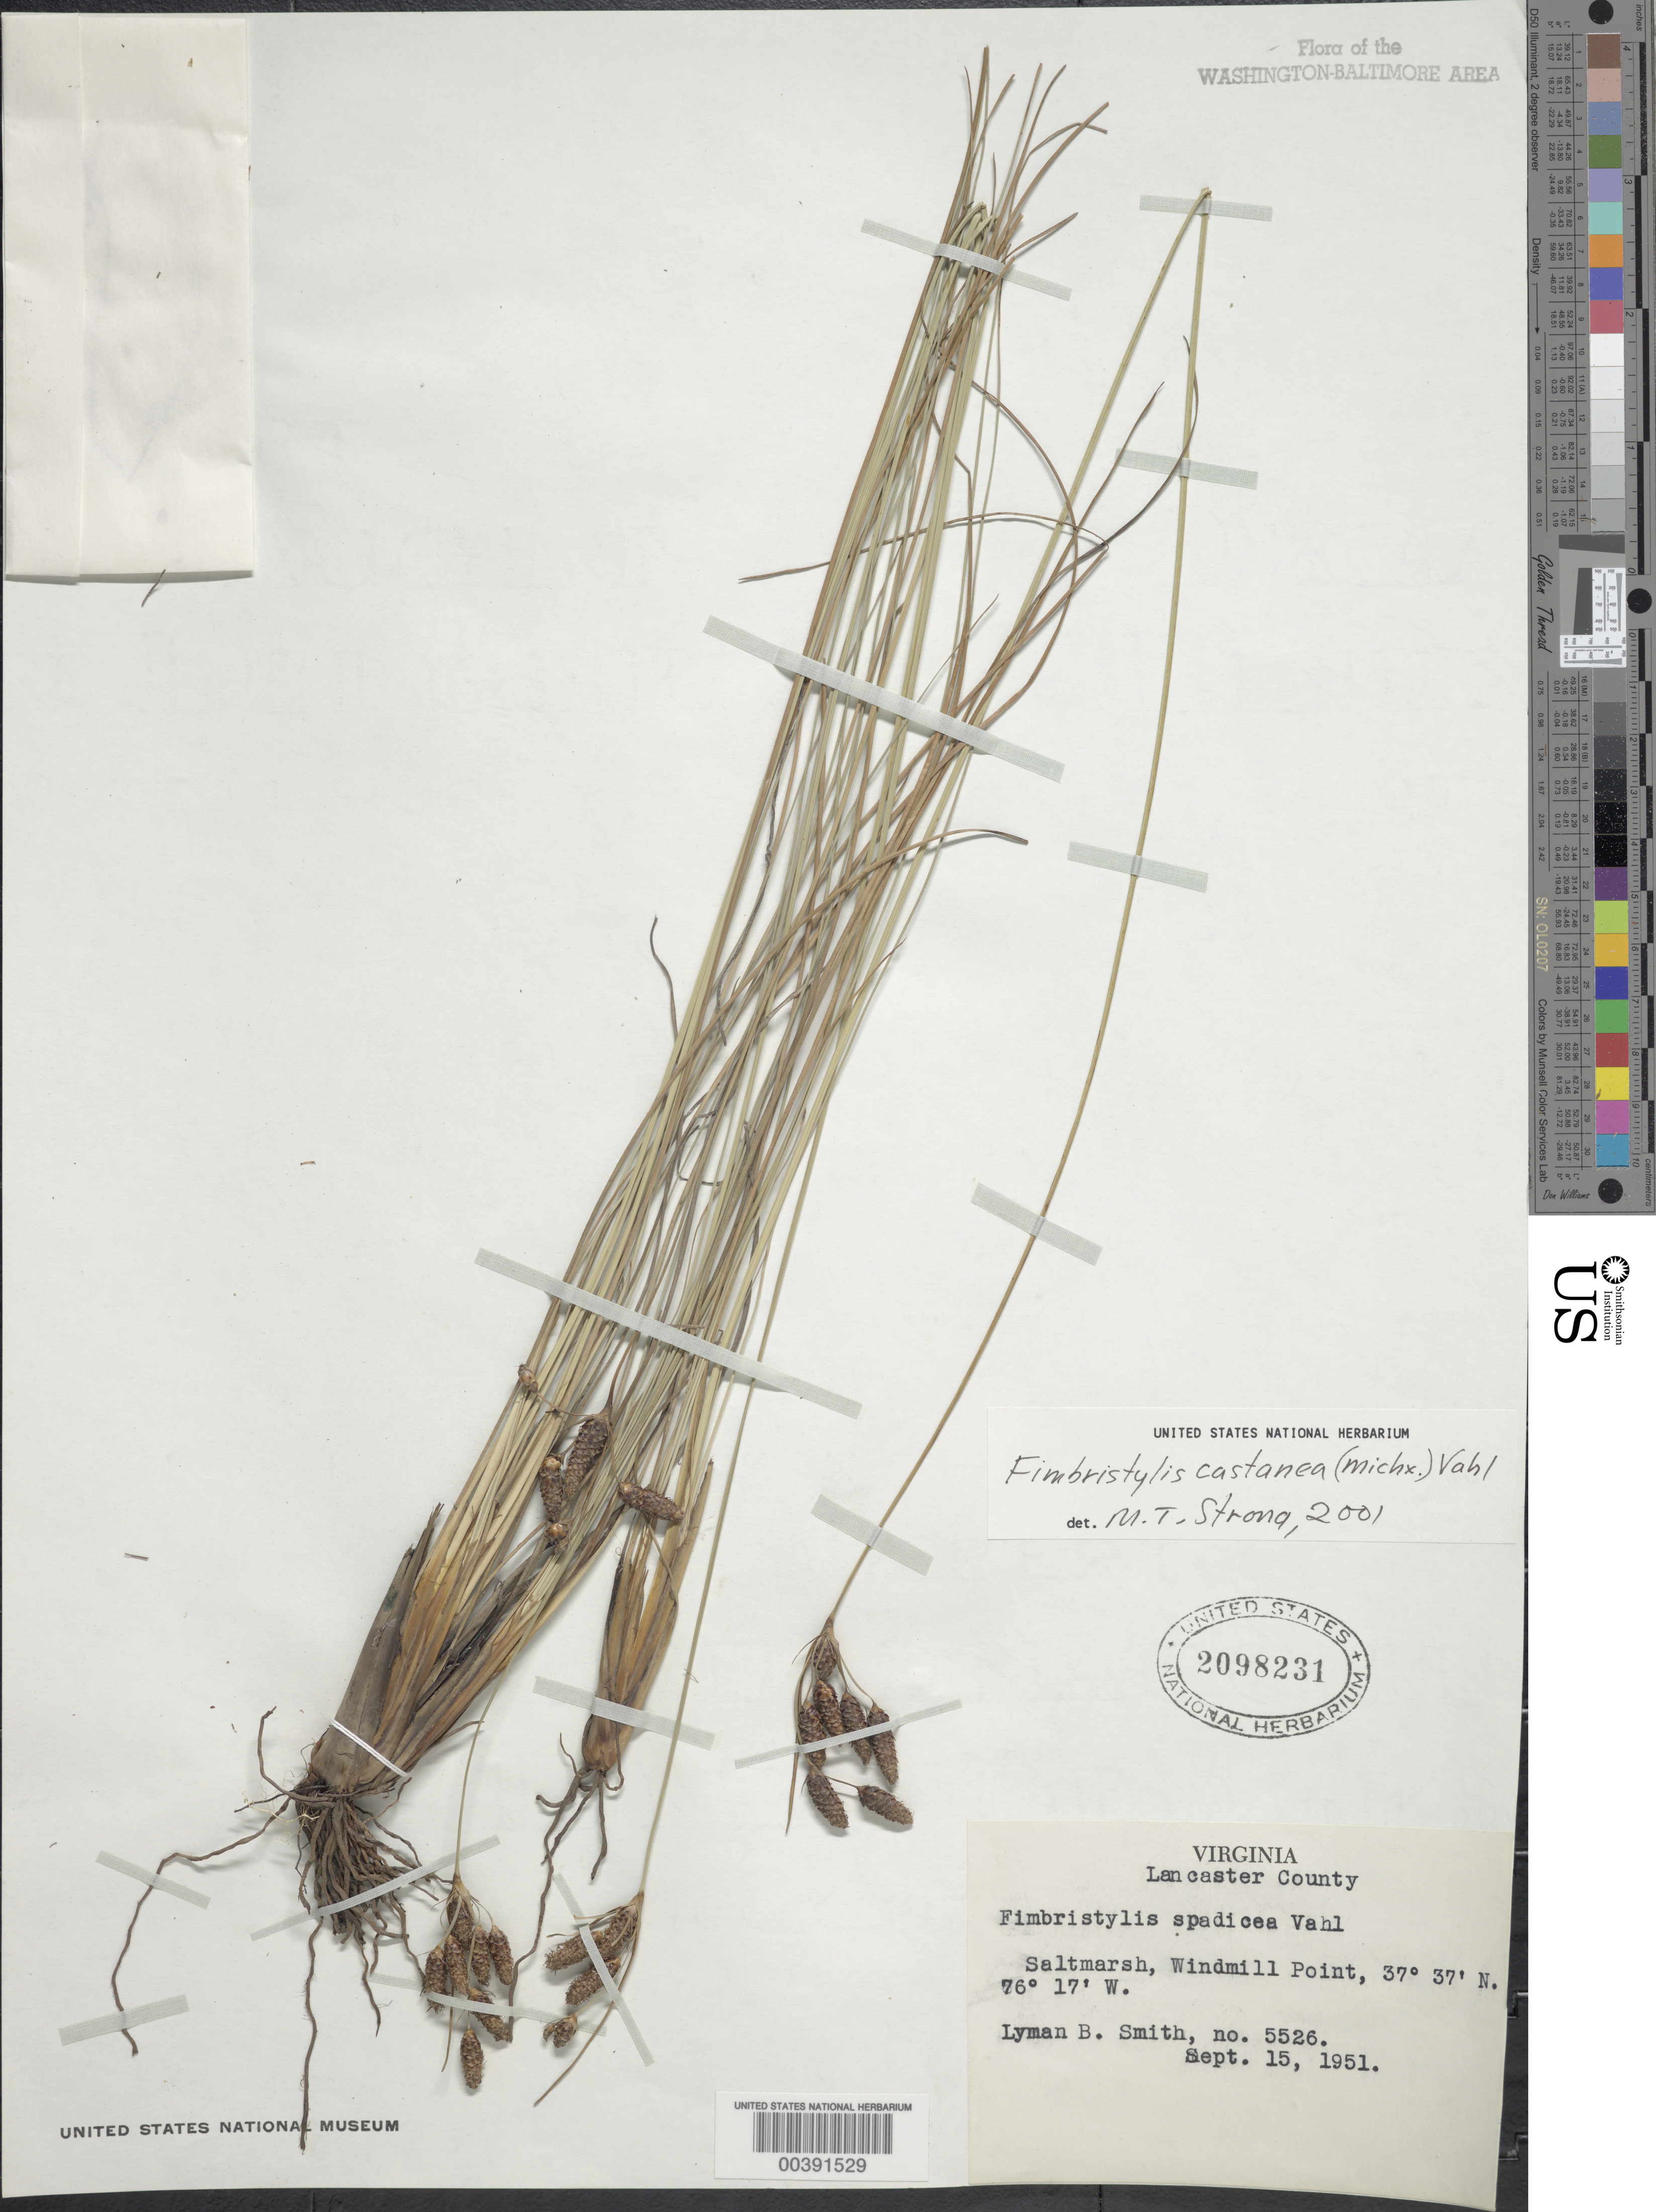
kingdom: Plantae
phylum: Tracheophyta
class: Liliopsida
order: Poales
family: Cyperaceae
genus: Fimbristylis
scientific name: Fimbristylis castanea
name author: (Michx.) Vahl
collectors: L. Smith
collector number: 5526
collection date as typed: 15 Sep 1951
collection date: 1951-09-15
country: United States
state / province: Virginia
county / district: Lancaster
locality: Windmill Point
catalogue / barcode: US 2098231